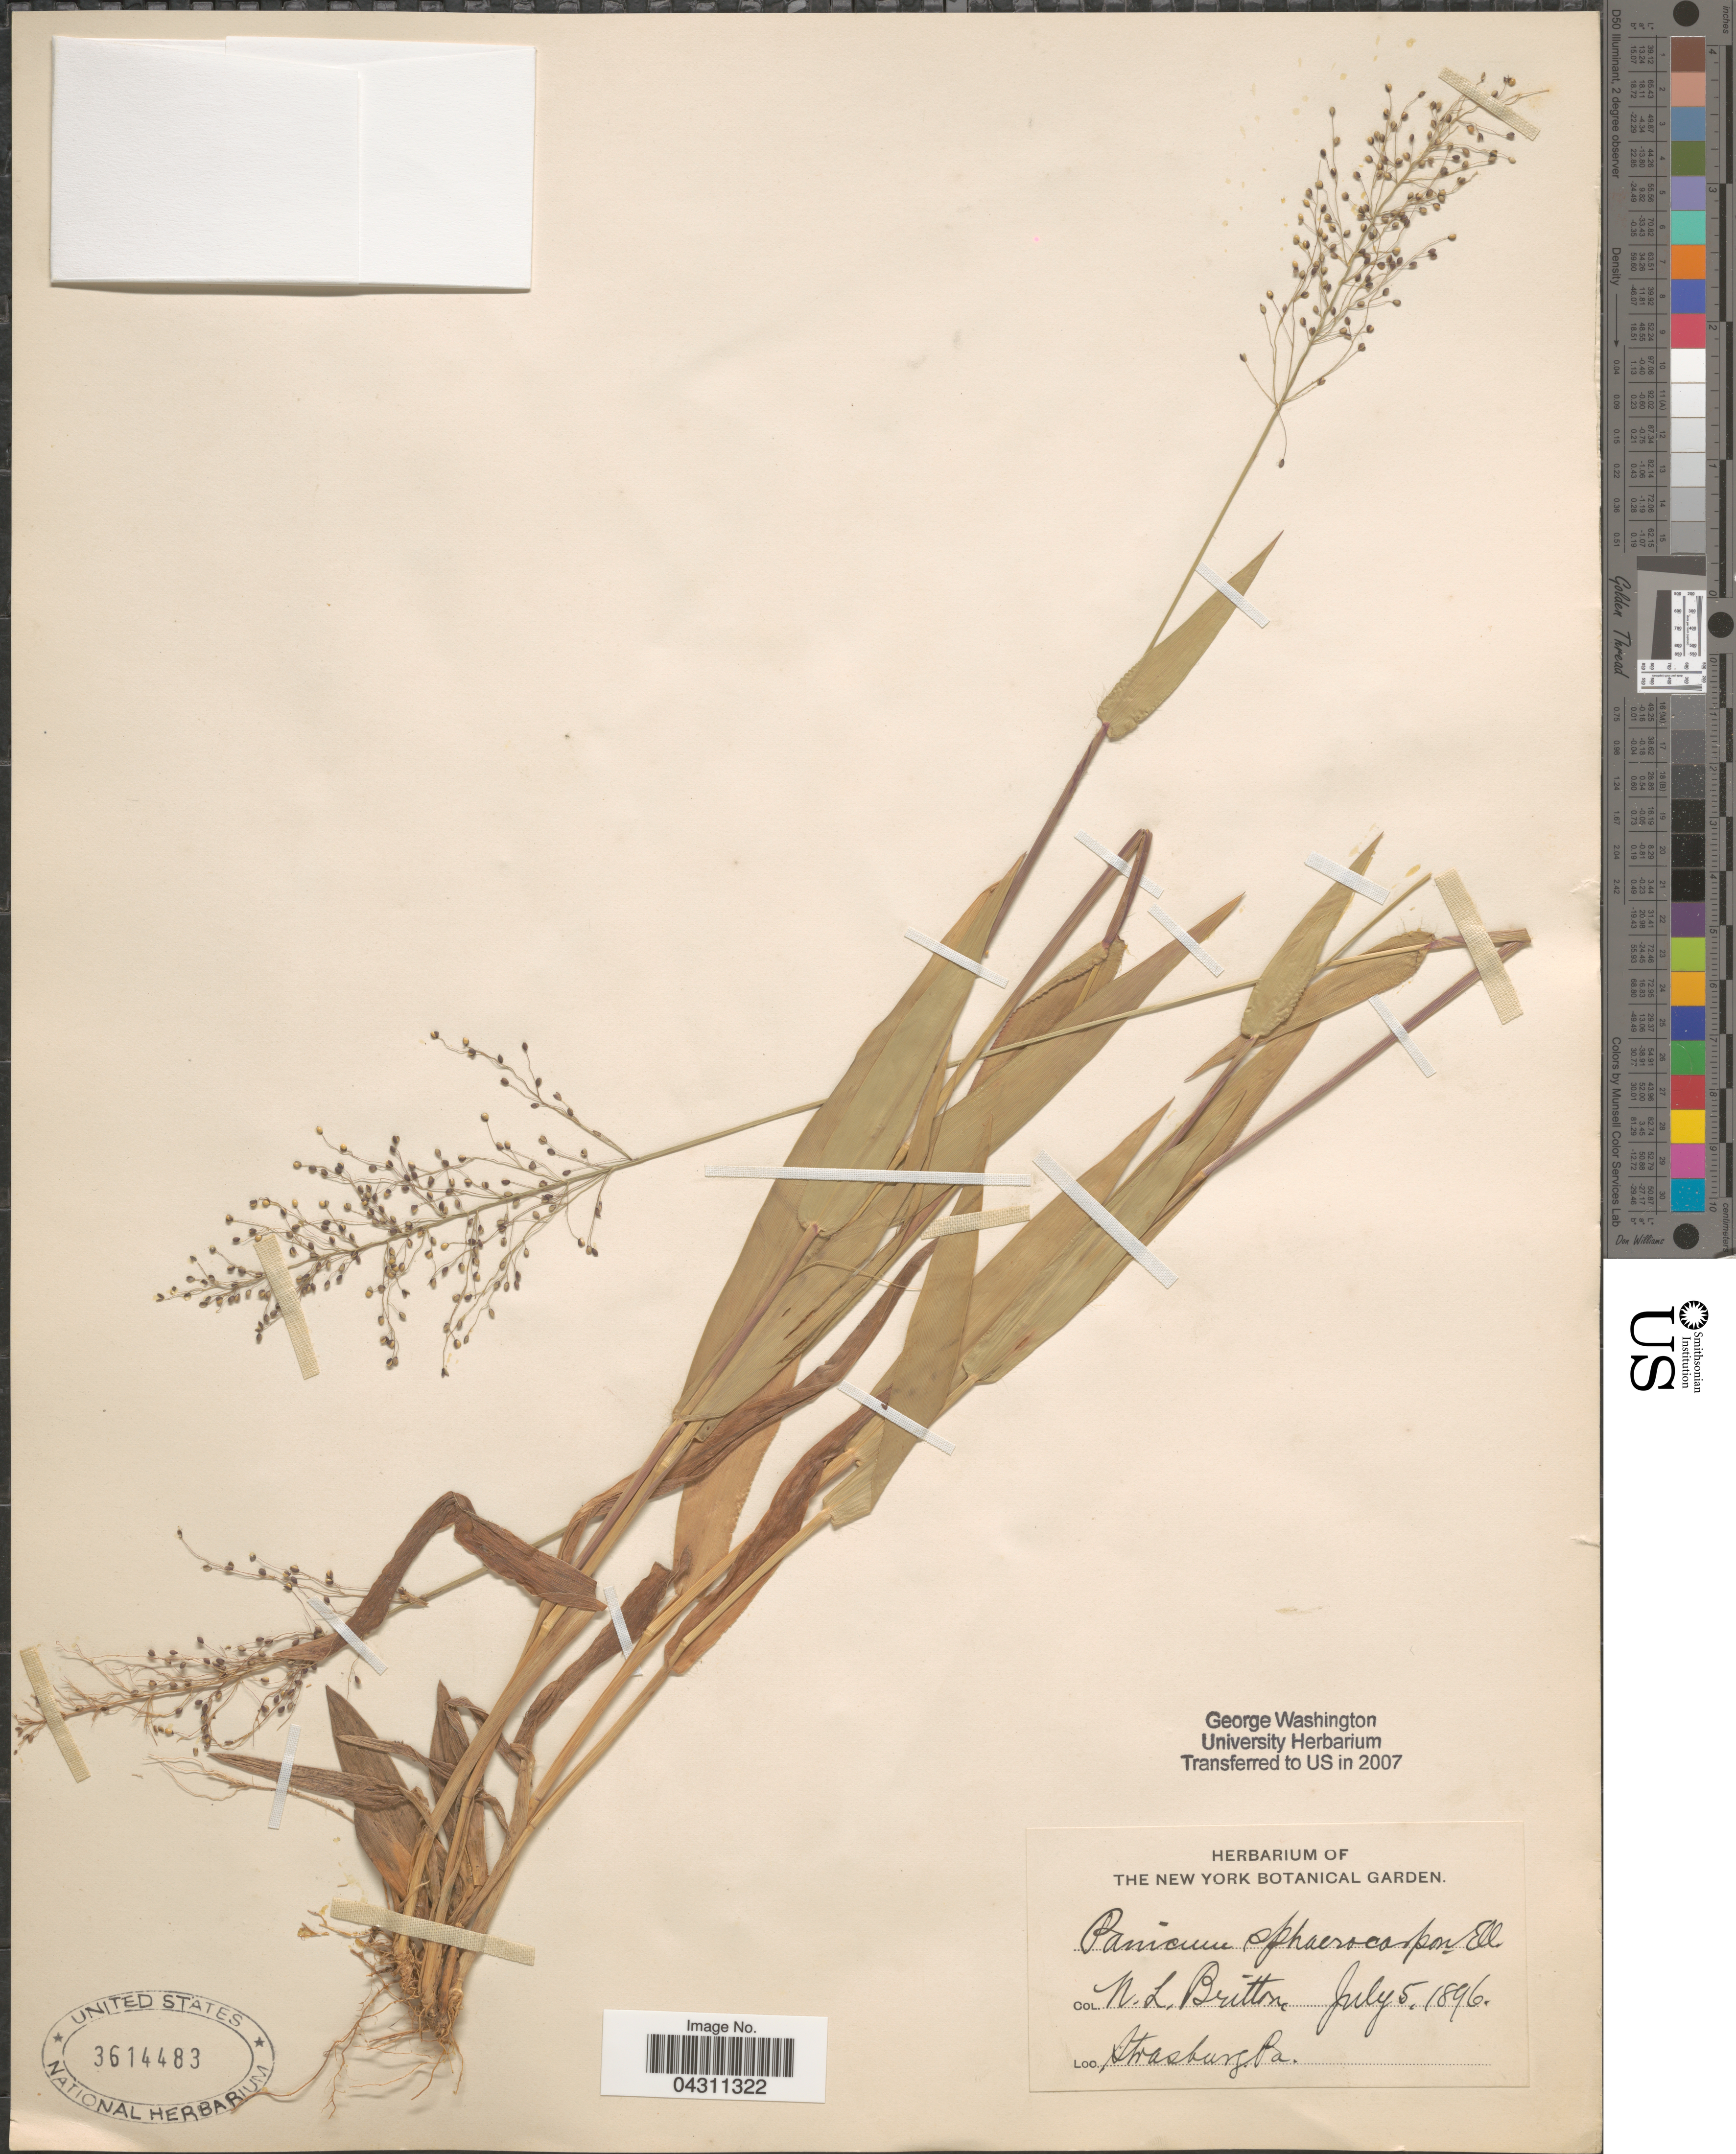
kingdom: Plantae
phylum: Tracheophyta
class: Liliopsida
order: Poales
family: Poaceae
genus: Dichanthelium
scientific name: Dichanthelium sphaerocarpon var. sphaerocarpon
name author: (Elliott) Gould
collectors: Mrs. N. L. Britton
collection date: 1896-07-05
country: United States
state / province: Pennsylvania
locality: Strasburg.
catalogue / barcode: US 3614483